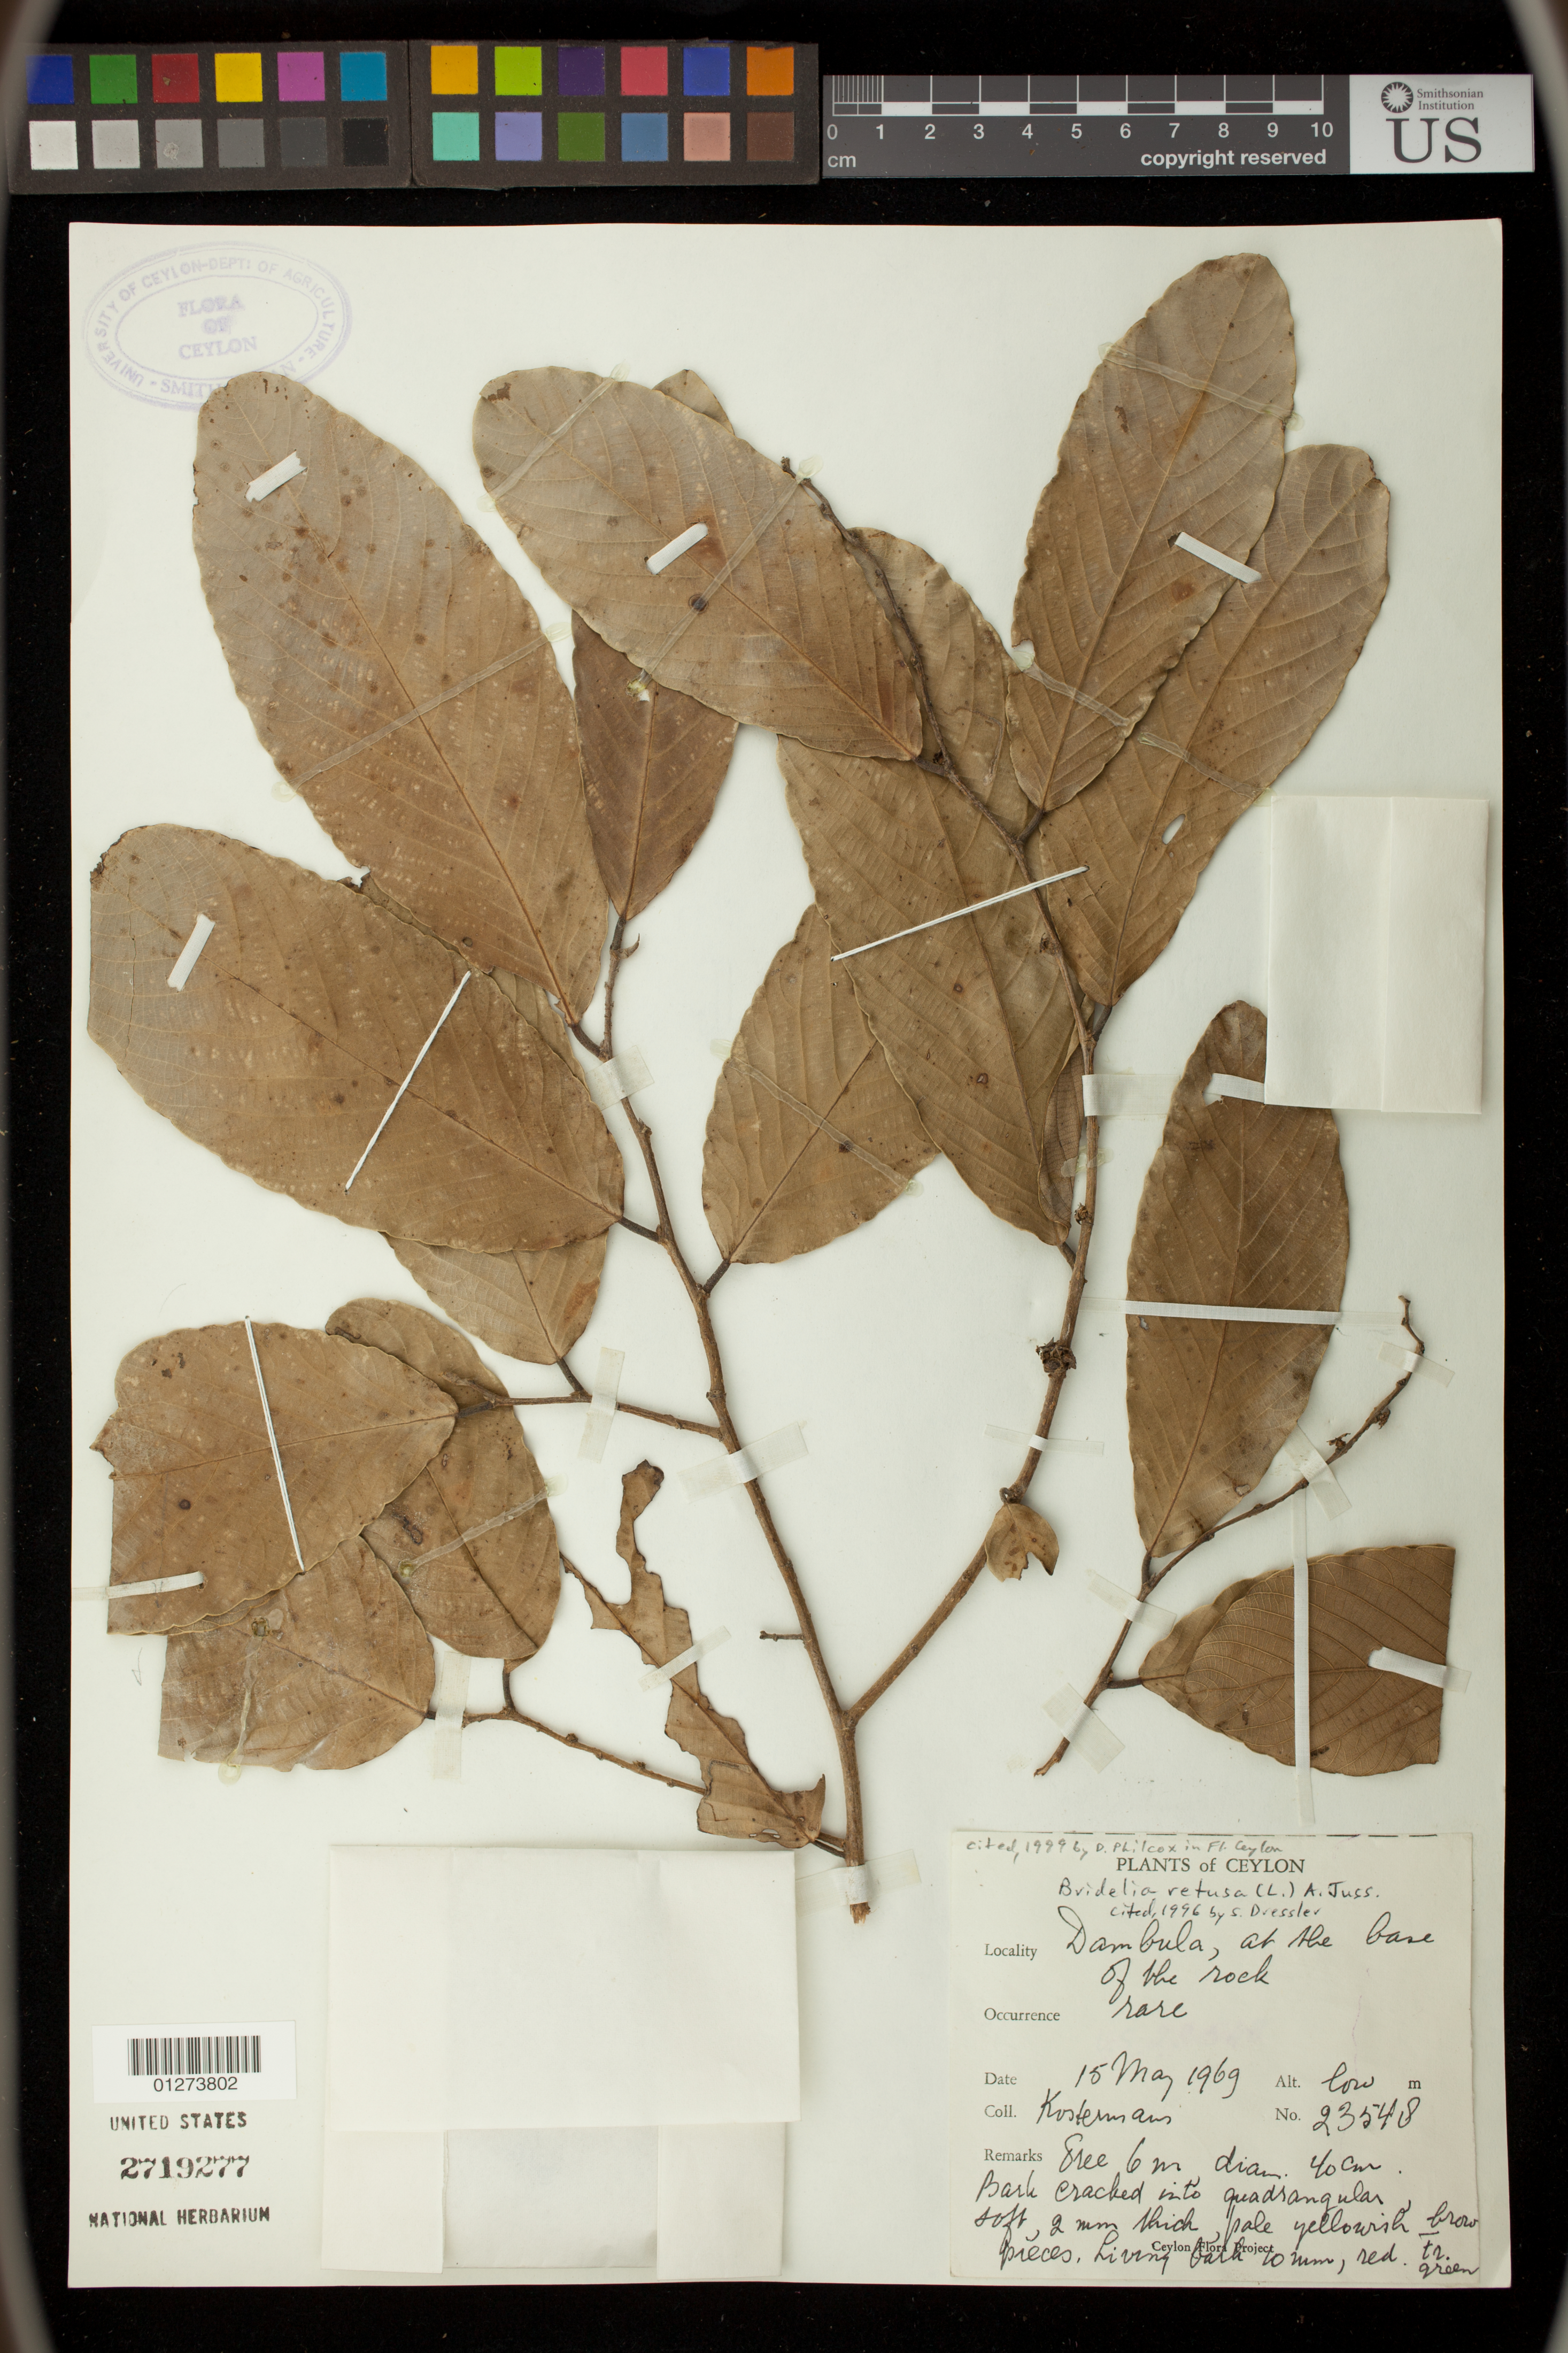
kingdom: Plantae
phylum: Tracheophyta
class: Magnoliopsida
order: Malpighiales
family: Phyllanthaceae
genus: Bridelia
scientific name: Bridelia retusa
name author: (L.) A. Juss.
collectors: Kostermans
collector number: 23548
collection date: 1969-05-15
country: Sri Lanka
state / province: Central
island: Ceylon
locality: Ceylon: Dambula, at the base of the rock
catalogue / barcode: US 2719277